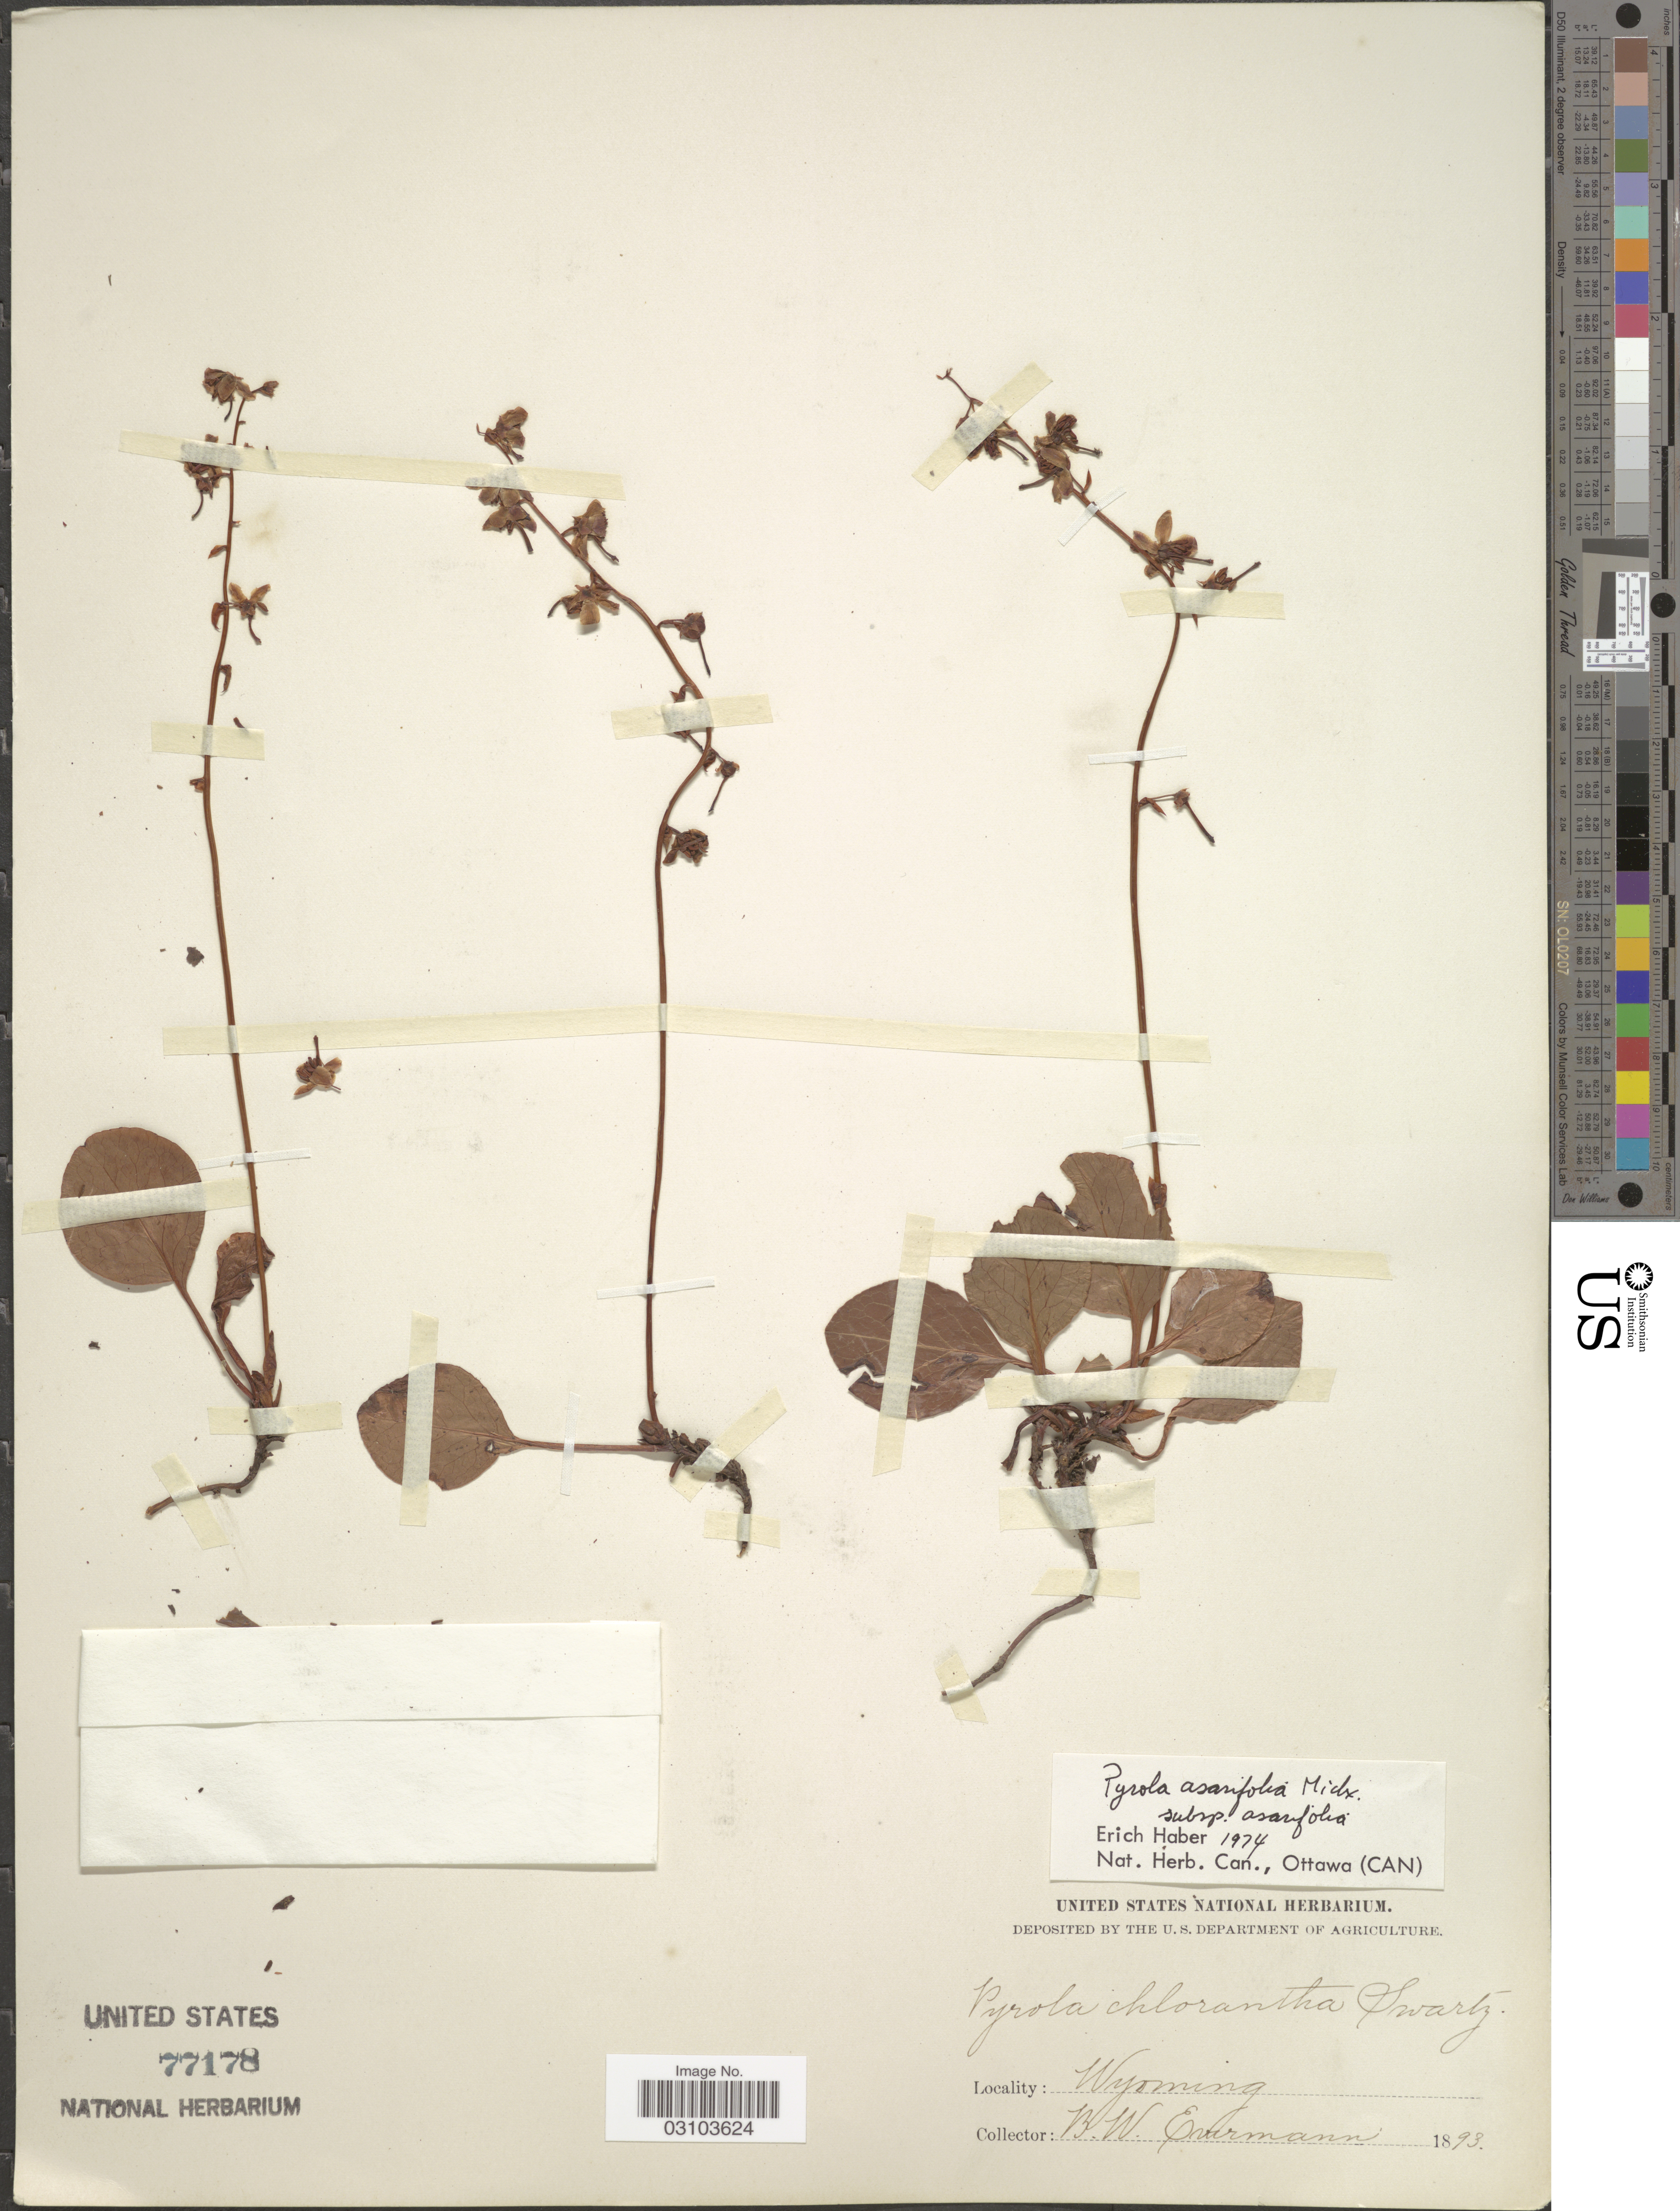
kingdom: Plantae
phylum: Tracheophyta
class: Magnoliopsida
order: Ericales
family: Ericaceae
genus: Pyrola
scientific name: Pyrola asarifolia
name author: Michx.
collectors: B. W. Evermann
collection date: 1893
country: United States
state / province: Wyoming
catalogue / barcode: US 77178